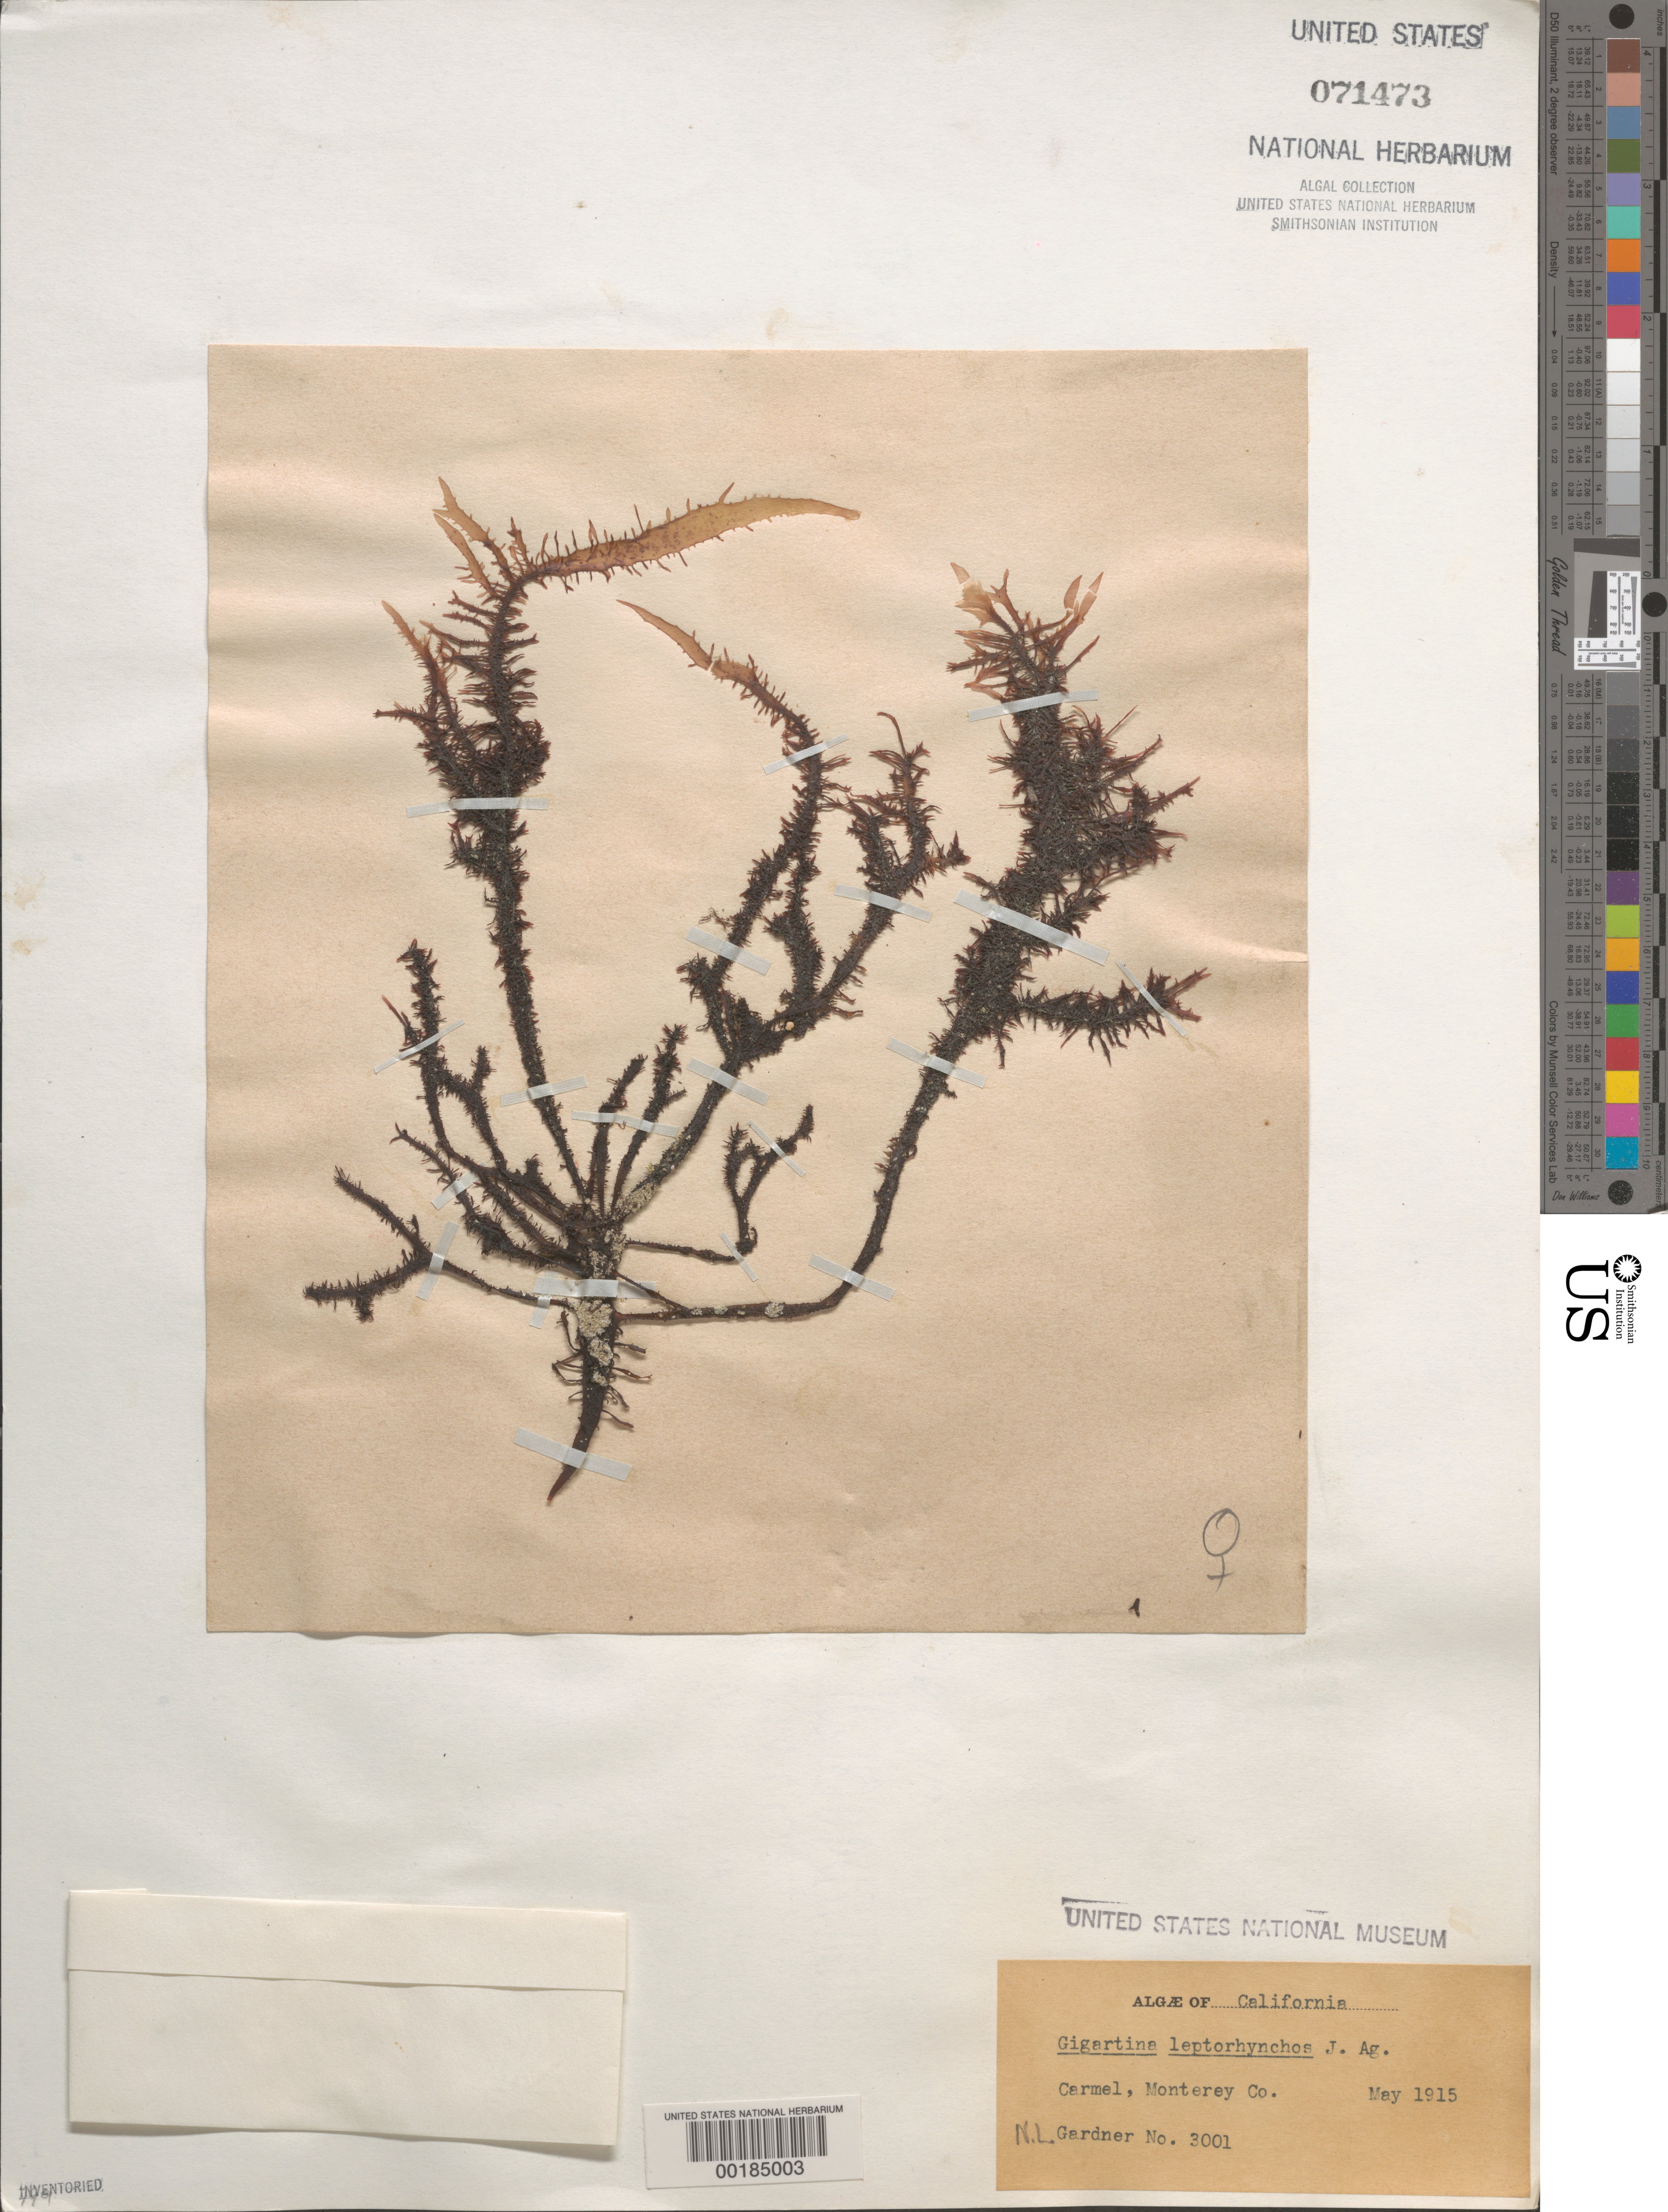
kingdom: Plantae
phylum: Rhodophyta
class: Florideophyceae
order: Gigartinales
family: Gigartinaceae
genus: Mazzaella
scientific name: Mazzaella leptorhynchos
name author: (J. Agardh) Leister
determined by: Algae name updating Project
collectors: N. Gardner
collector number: NLG 3001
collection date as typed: May 1915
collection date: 1915-05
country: United States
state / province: California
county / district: Monterey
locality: Carmel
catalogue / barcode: US 71473